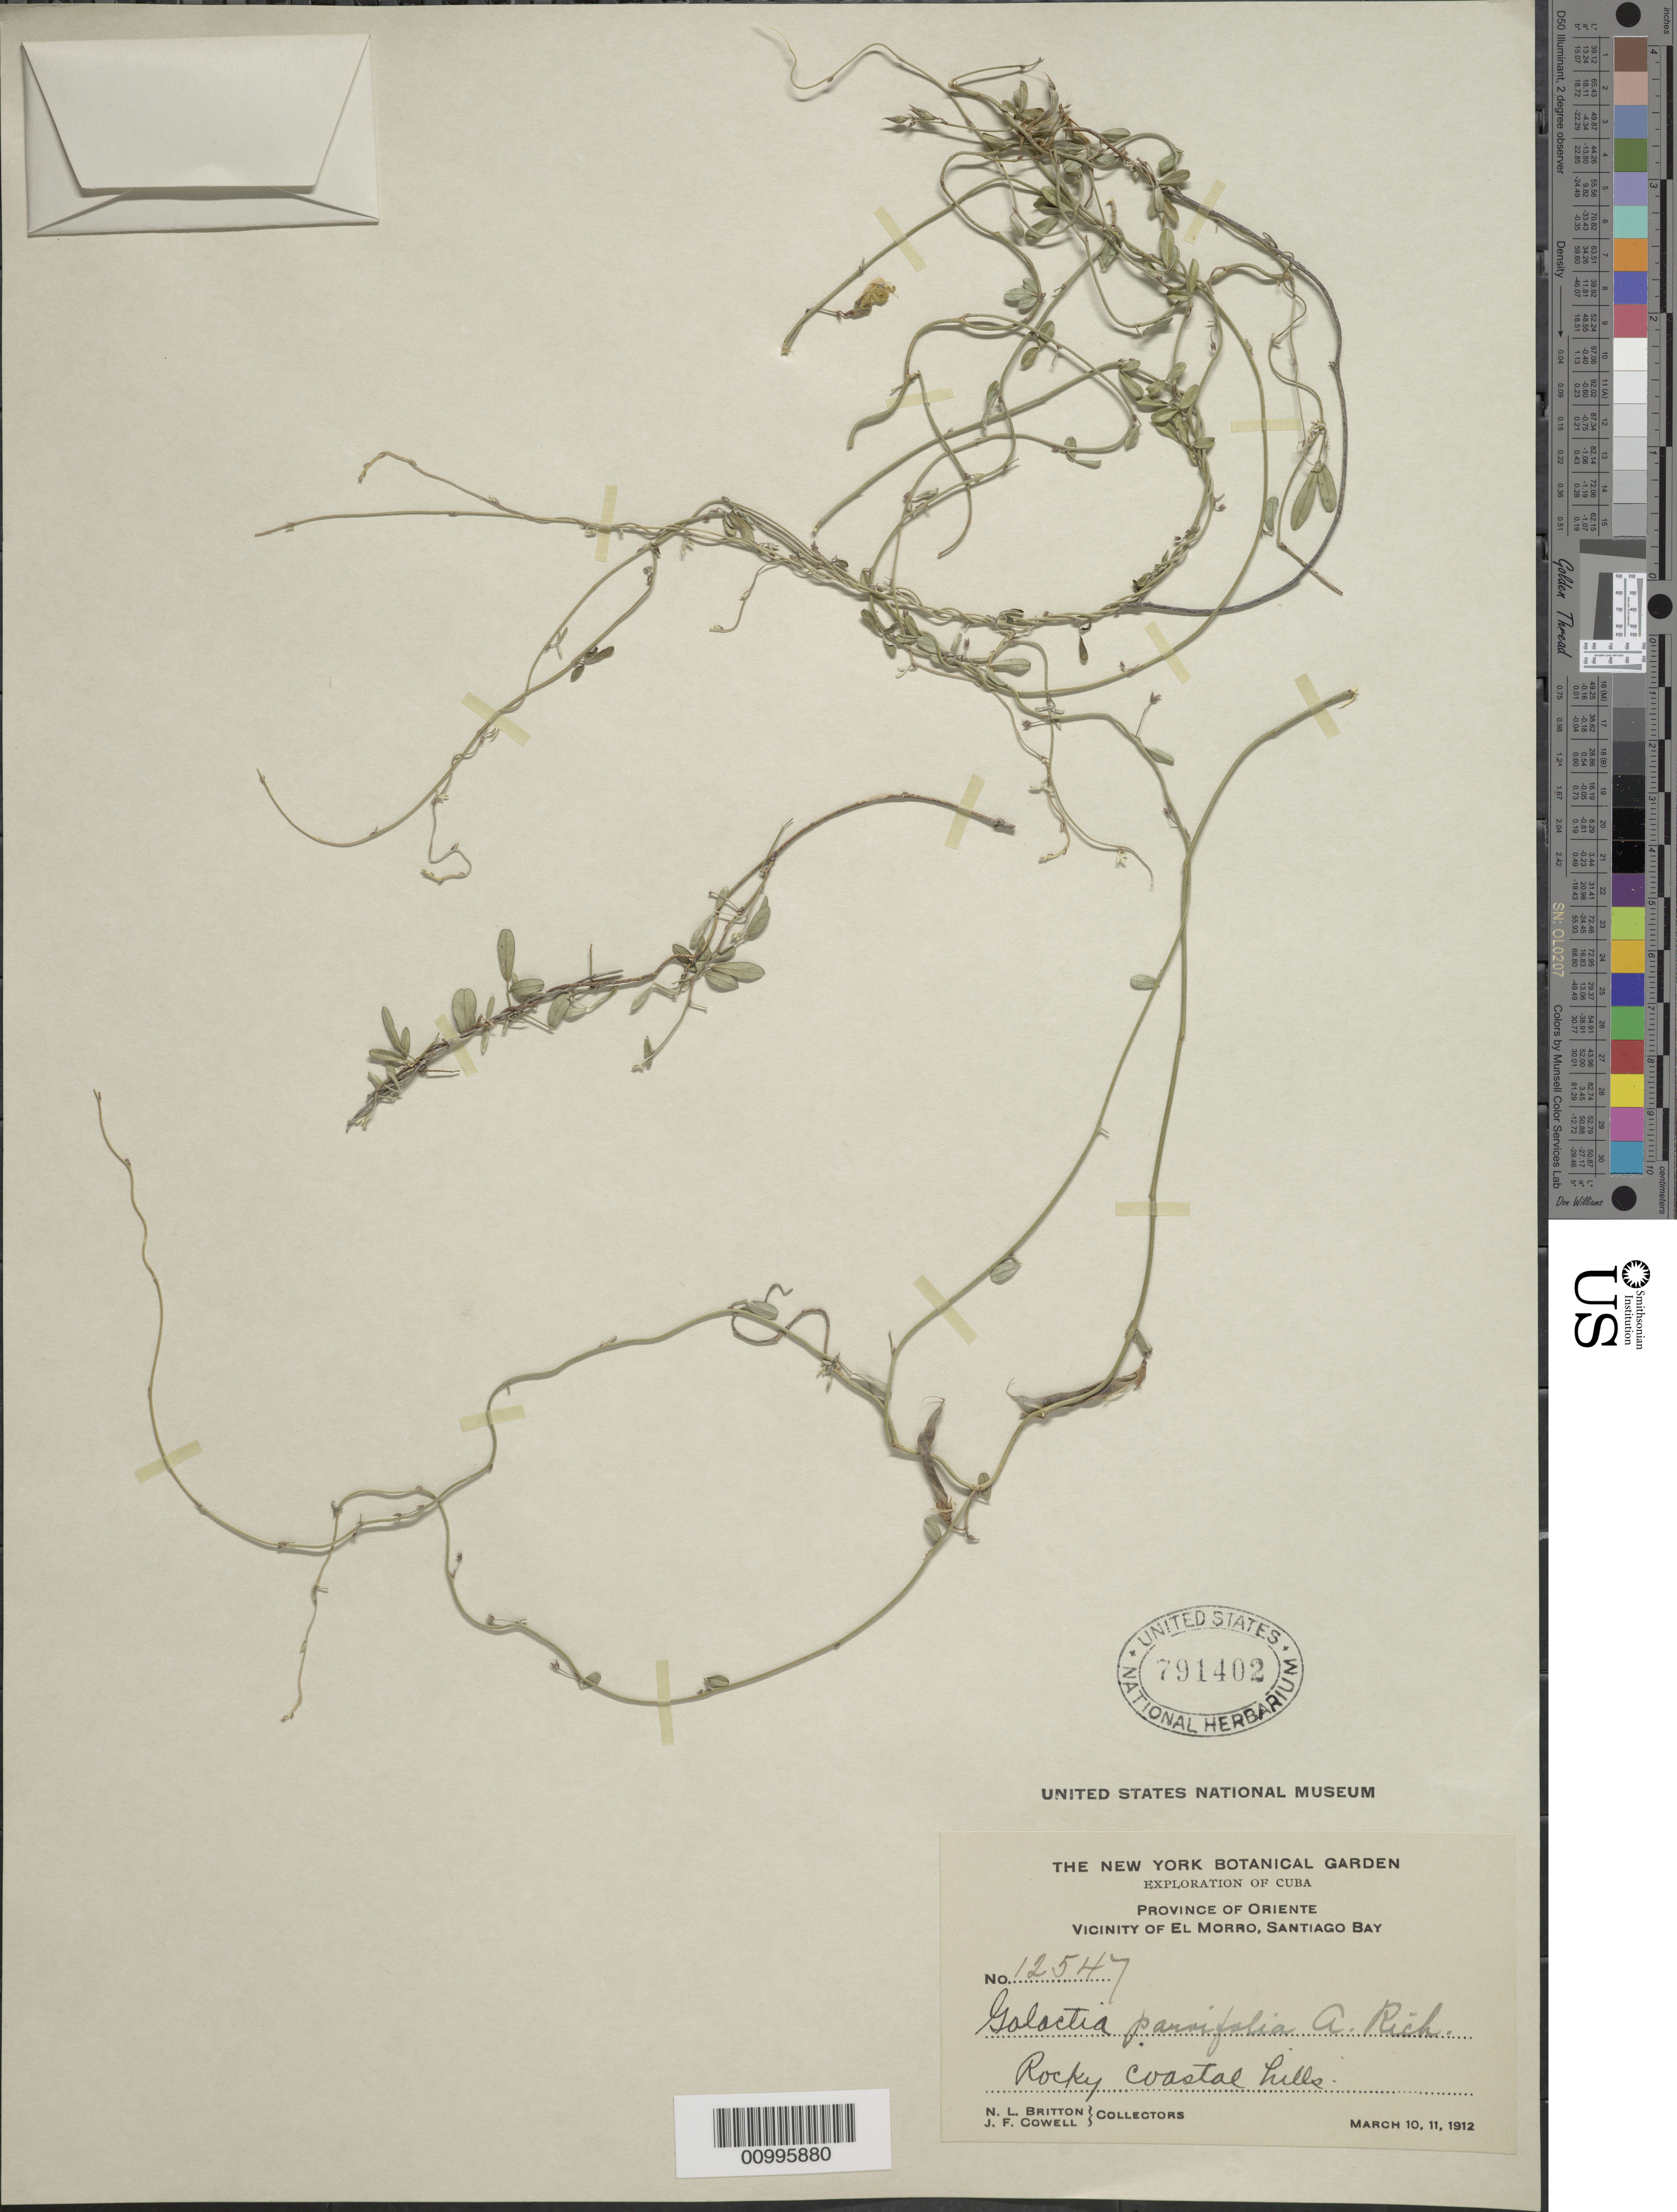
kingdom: Plantae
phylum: Tracheophyta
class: Magnoliopsida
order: Fabales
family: Fabaceae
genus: Galactia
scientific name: Galactia parvifolia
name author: A. Rich.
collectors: N. Britton & J. F. Cowell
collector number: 12547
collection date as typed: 10 Mar 1912 to 11 Mar 1912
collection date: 1912-03-10/1912-03-11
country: Cuba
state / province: Oriente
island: Cuba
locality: El Morro vicinity, Santiago Bay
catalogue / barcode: US 791402